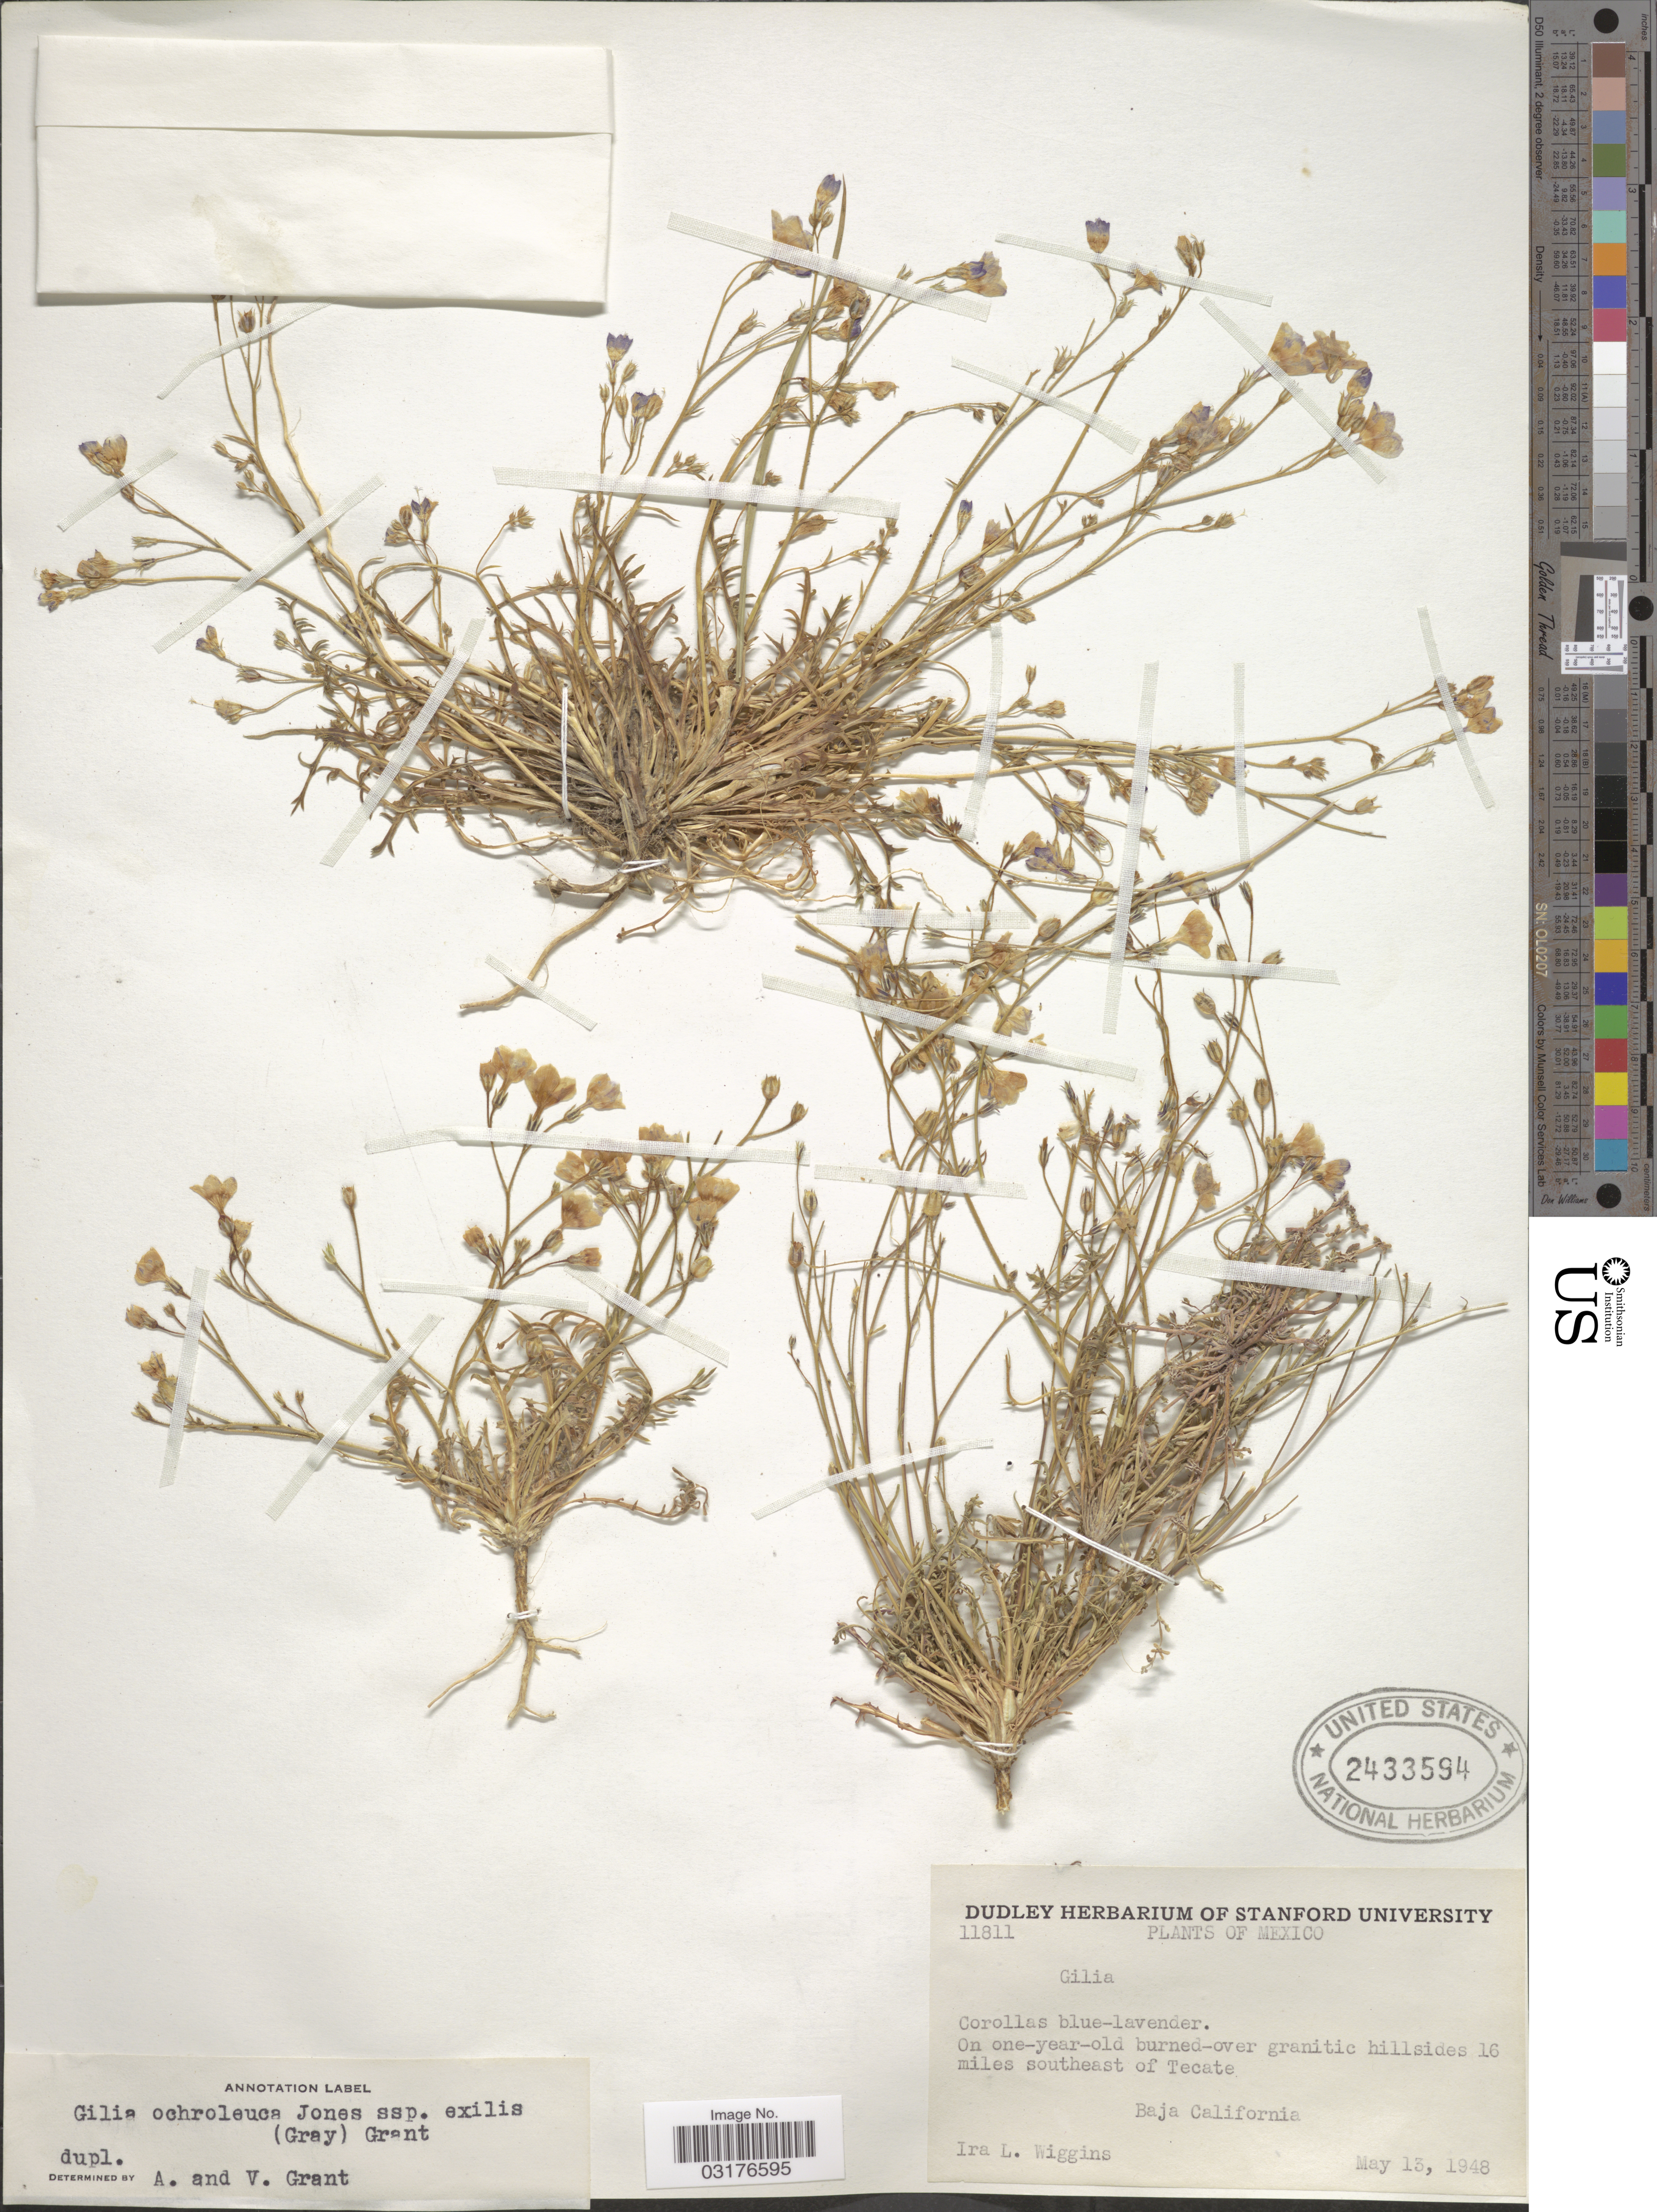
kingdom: Plantae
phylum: Tracheophyta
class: Magnoliopsida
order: Ericales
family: Polemoniaceae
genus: Gilia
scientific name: Gilia ochroleuca subsp. exilis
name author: (A. Gray) A.D. Grant & V.E. Grant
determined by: Grant, A. D.; Grant, V. E.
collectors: I. L. Wiggins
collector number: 11811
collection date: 1948-05-13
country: Mexico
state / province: Baja California Norte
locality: On one-year-old burned-over granitic hillsides 16 miles southeast of Tecate.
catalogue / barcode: US 2433594